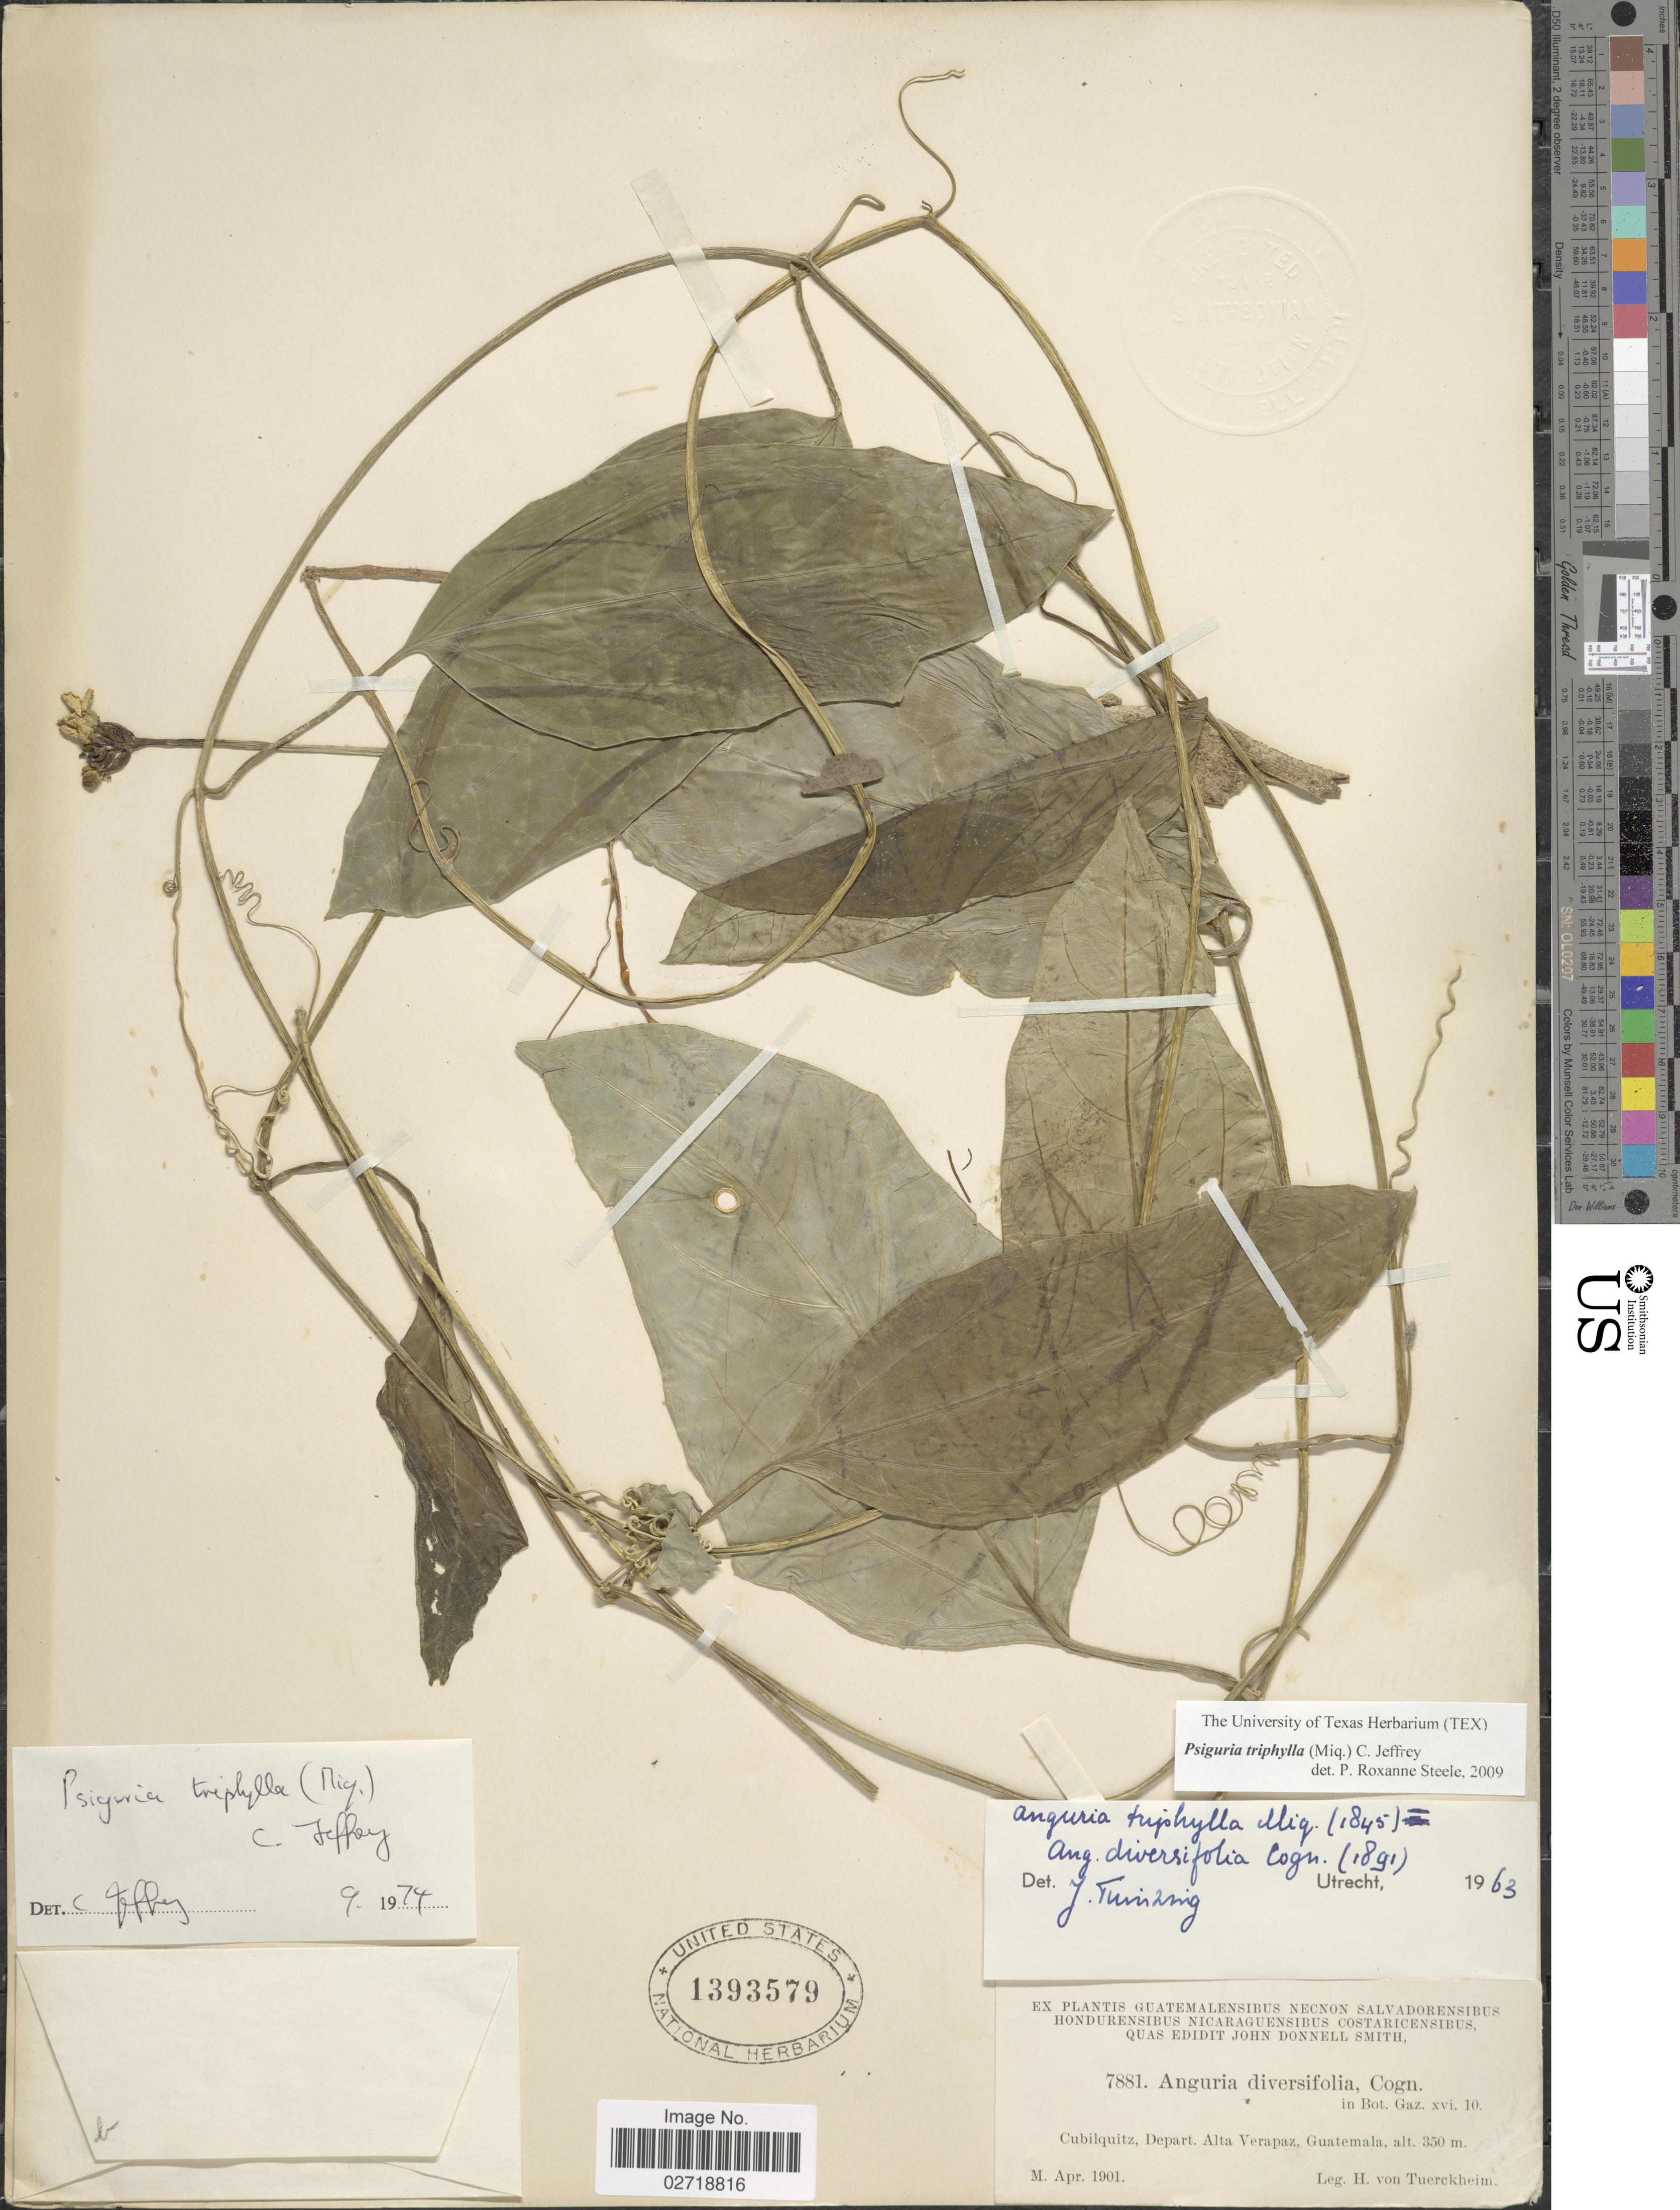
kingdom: Plantae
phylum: Tracheophyta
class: Magnoliopsida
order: Cucurbitales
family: Cucurbitaceae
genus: Psiguria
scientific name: Psiguria triphylla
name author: (Miq.) C. Jeffrey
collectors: H. von Türckheim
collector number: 7881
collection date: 1901-04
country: Guatemala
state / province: Alta Verapaz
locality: Cubilquitz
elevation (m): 350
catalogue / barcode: US 1393579